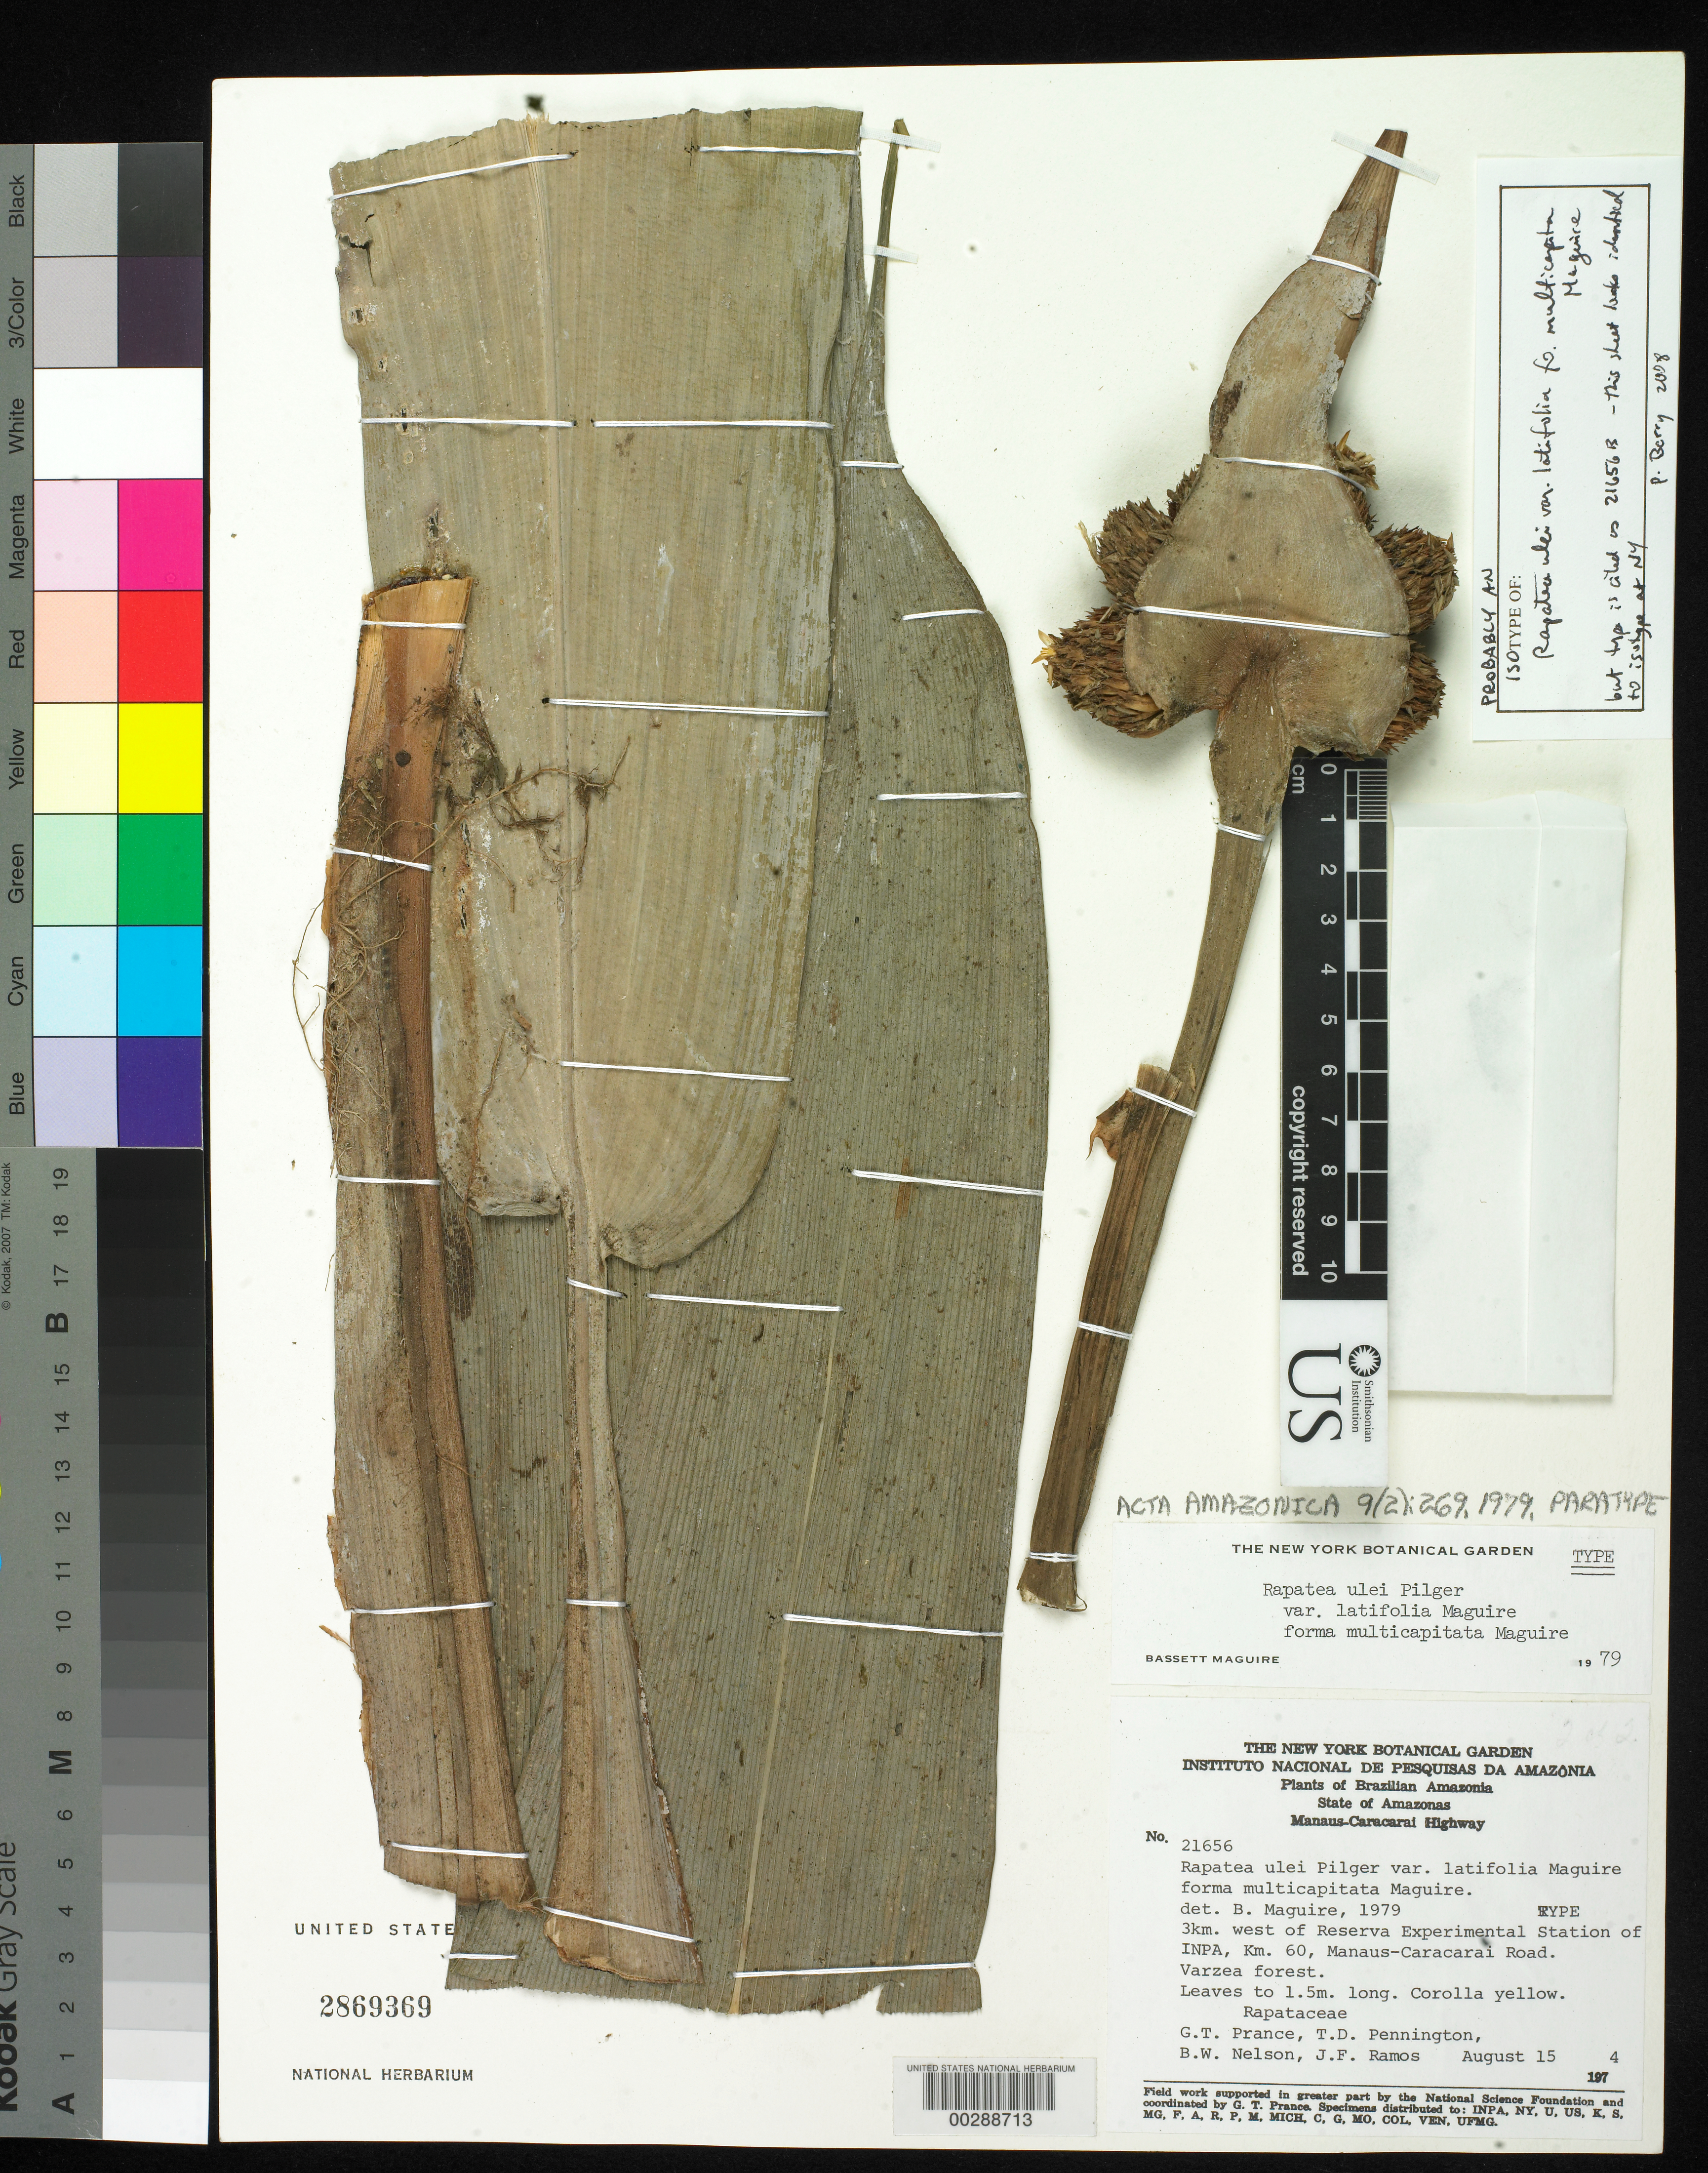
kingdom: Plantae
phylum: Tracheophyta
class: Liliopsida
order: Poales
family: Rapateaceae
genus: Rapatea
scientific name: Rapatea ulei f. multicapitata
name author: Maguire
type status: Possible Isotype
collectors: G. T. Prance, T. D. Pennington, B. W. Nelson & J. F. Ramos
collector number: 21656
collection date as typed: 15 Aug 1947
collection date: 1947-08-15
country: Brazil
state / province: Amazonas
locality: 3 km W of Reserva Experimental, Station of INPA Km 60, Manaus-Caracari Road.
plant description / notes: Annotated by B. Maguire (1979) as "TYPE"; annotated by P. Berry (2008) "probably an isotype... but type is cited as 21656B - this sheet looks identical to isotype at NY".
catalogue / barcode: US 2869369